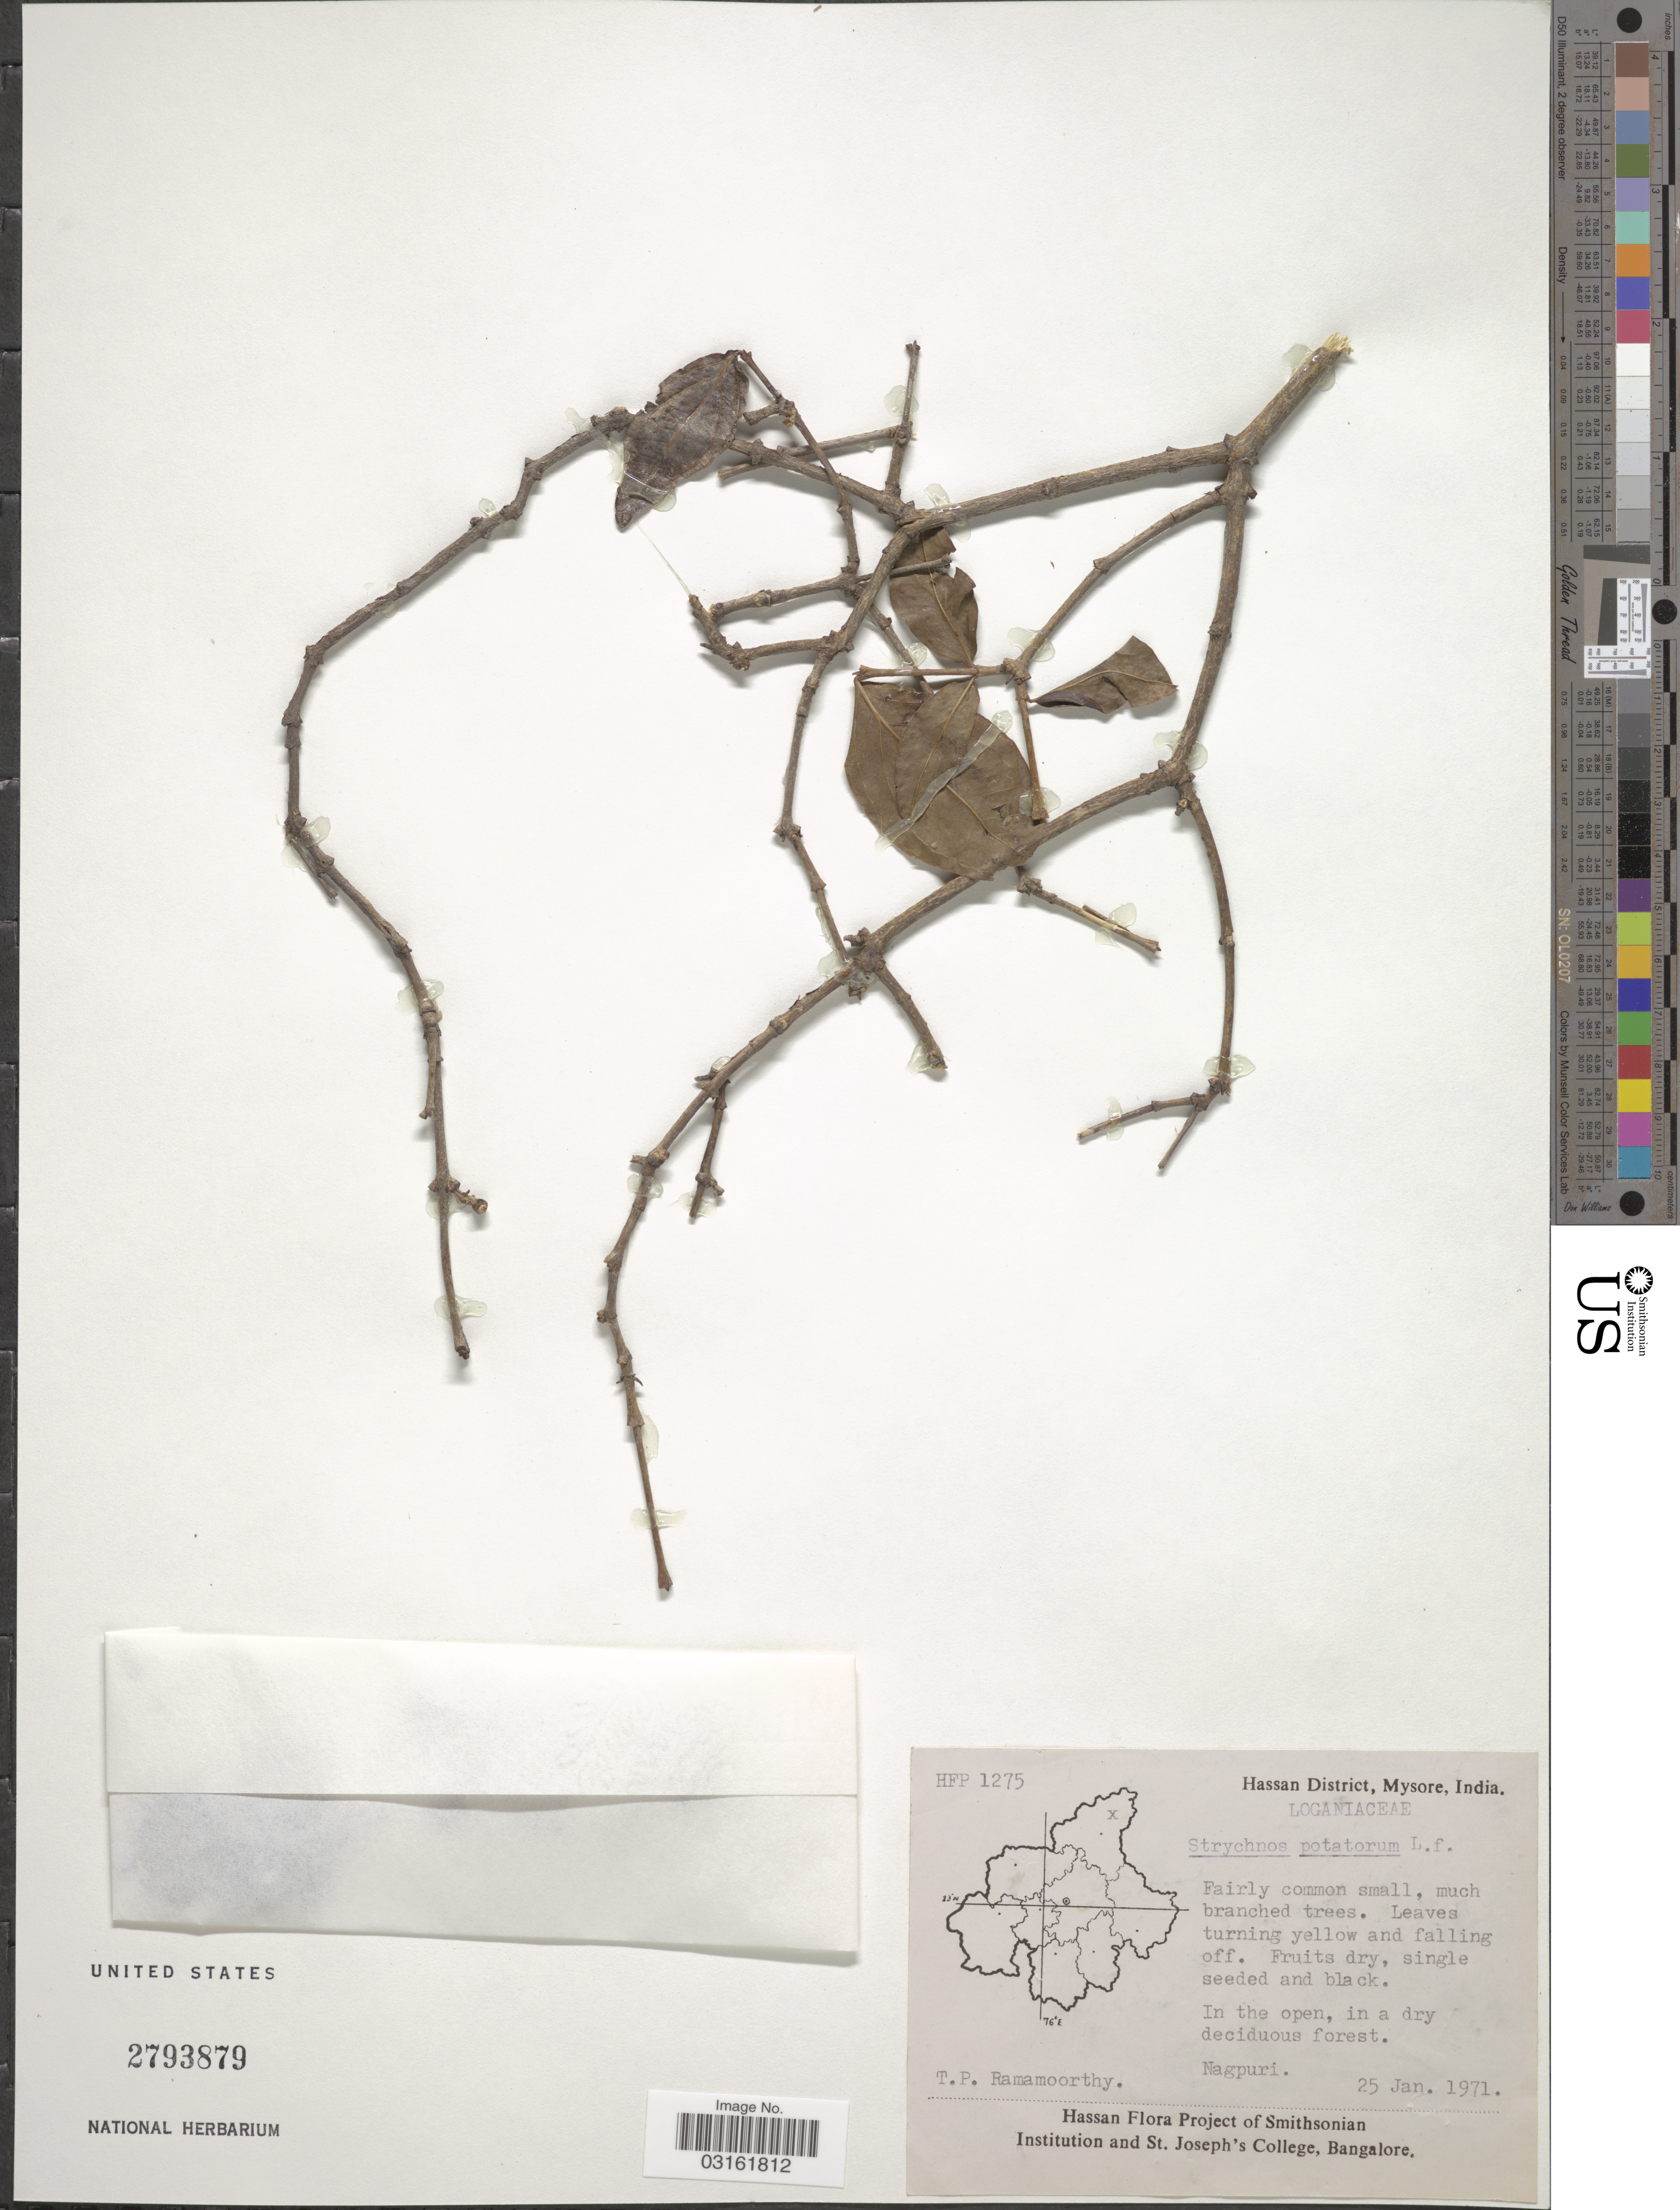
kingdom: Plantae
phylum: Tracheophyta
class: Magnoliopsida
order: Gentianales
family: Loganiaceae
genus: Strychnos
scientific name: Strychnos potatorum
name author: L. f.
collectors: T. P. Ramamoorthy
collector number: HFP 1275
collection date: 1971-01-25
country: India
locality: Hassan District, Myore. Nagpuri.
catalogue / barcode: US 2793879